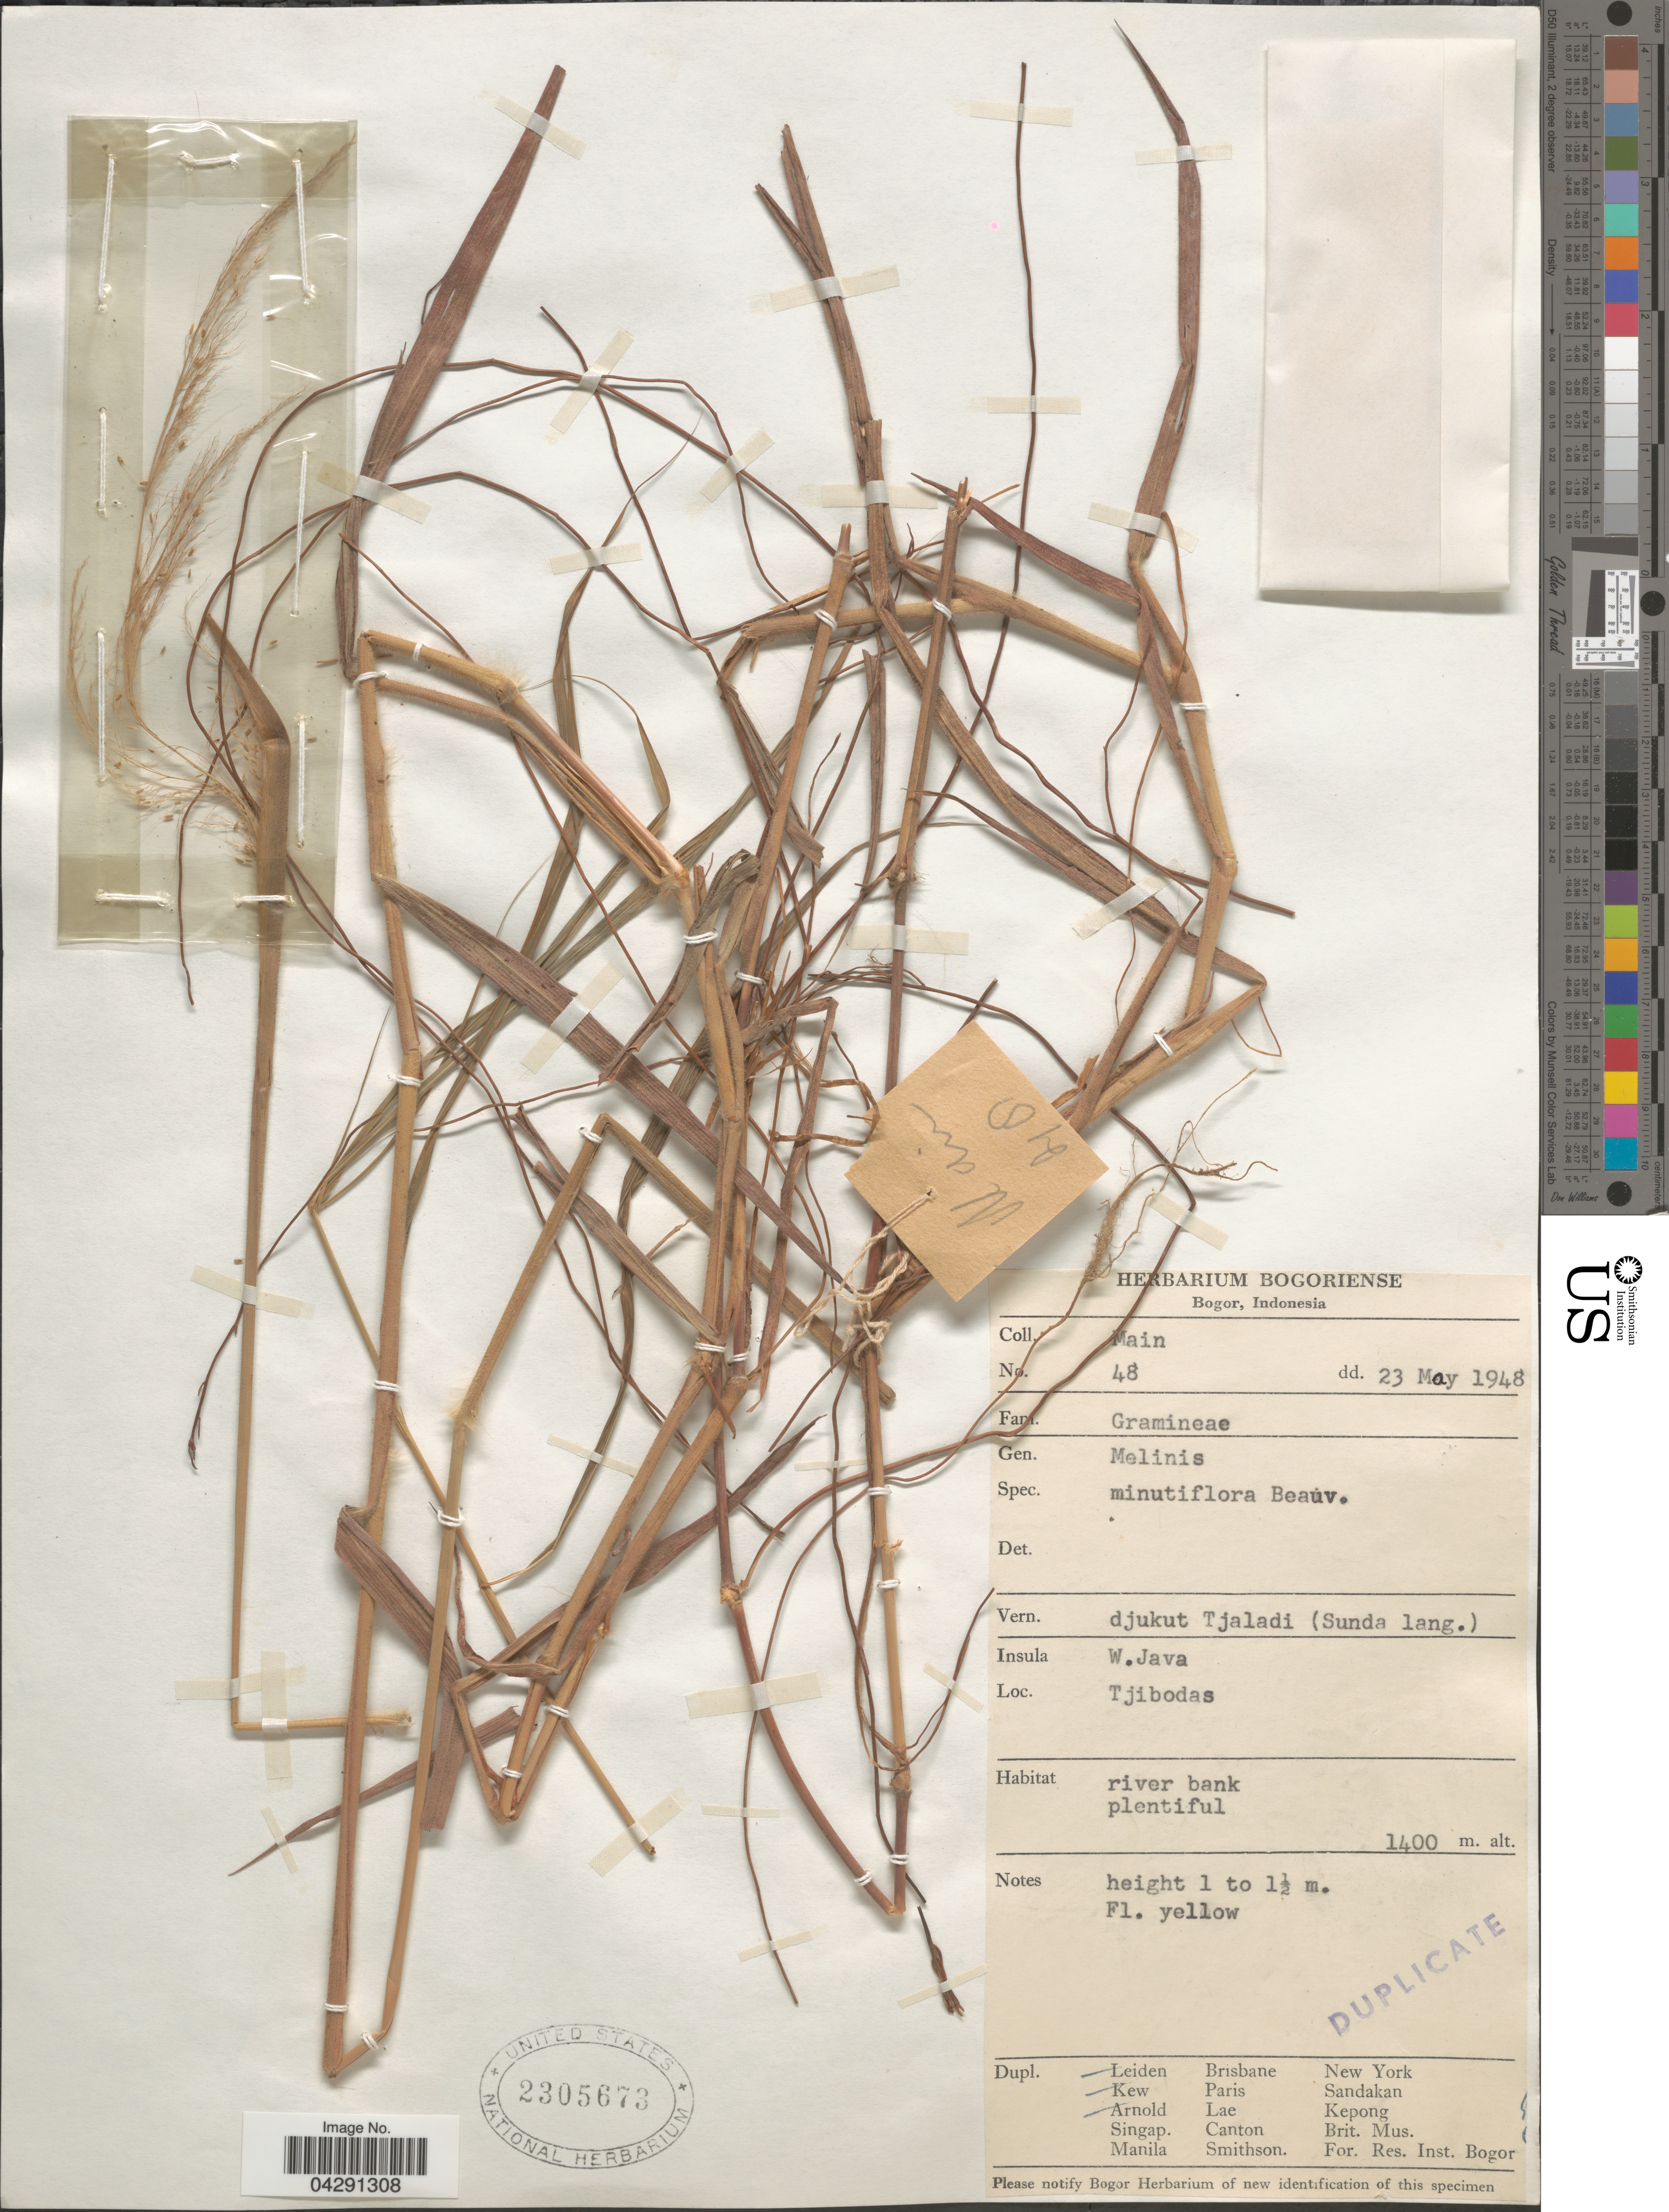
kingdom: Plantae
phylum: Tracheophyta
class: Liliopsida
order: Poales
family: Poaceae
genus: Melinis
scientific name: Melinis minutiflora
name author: P. Beauv.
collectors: -. Main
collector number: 48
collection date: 1948-05-23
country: Indonesia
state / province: Java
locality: Insula W. Java. Tjibodas.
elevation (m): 1400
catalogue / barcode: US 2305673